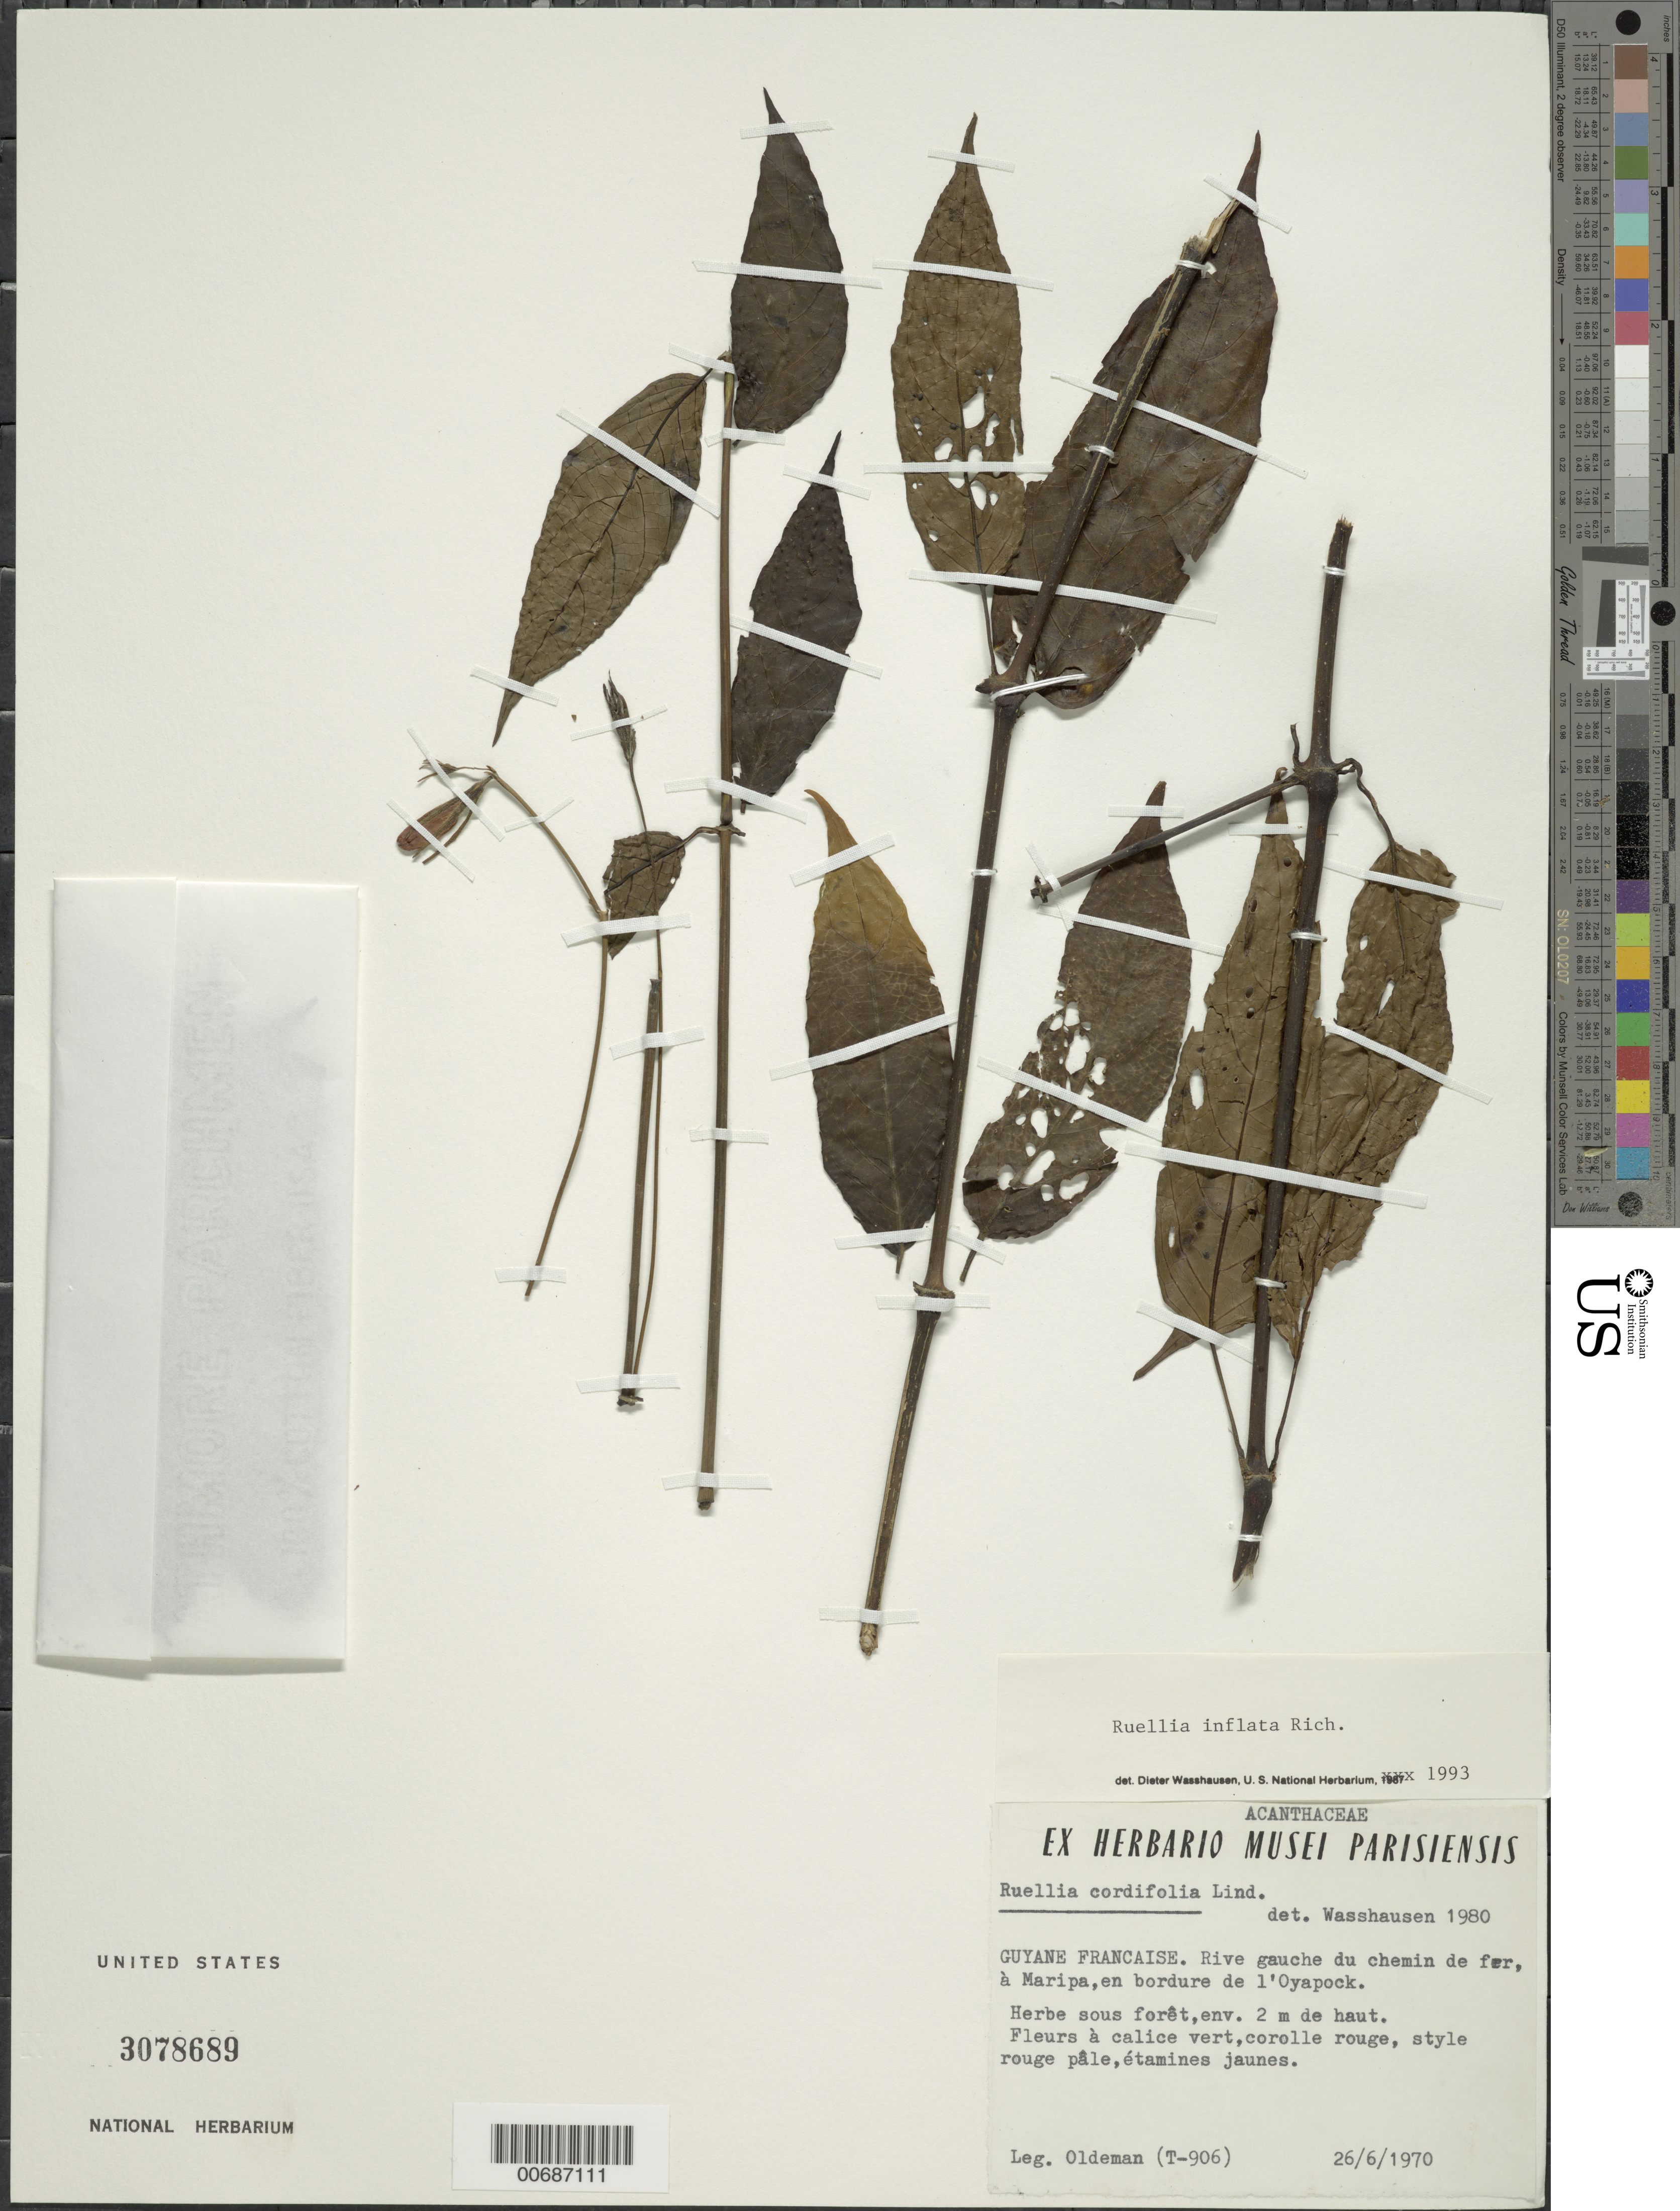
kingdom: Plantae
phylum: Tracheophyta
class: Magnoliopsida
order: Lamiales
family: Acanthaceae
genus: Ruellia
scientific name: Ruellia inflata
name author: Rich.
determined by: Wasshausen, Dieter C., (BOT), Smithsonian Institution - National Museum of Natural History (UNITED STATES)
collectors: R. Oldeman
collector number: T 906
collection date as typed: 26-Jun-70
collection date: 1970-06-26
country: French Guiana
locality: Rive Gauche du chemin de fer, a Maripa, en bordure de l'Oyapock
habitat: Forest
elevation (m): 2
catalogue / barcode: US 3078689